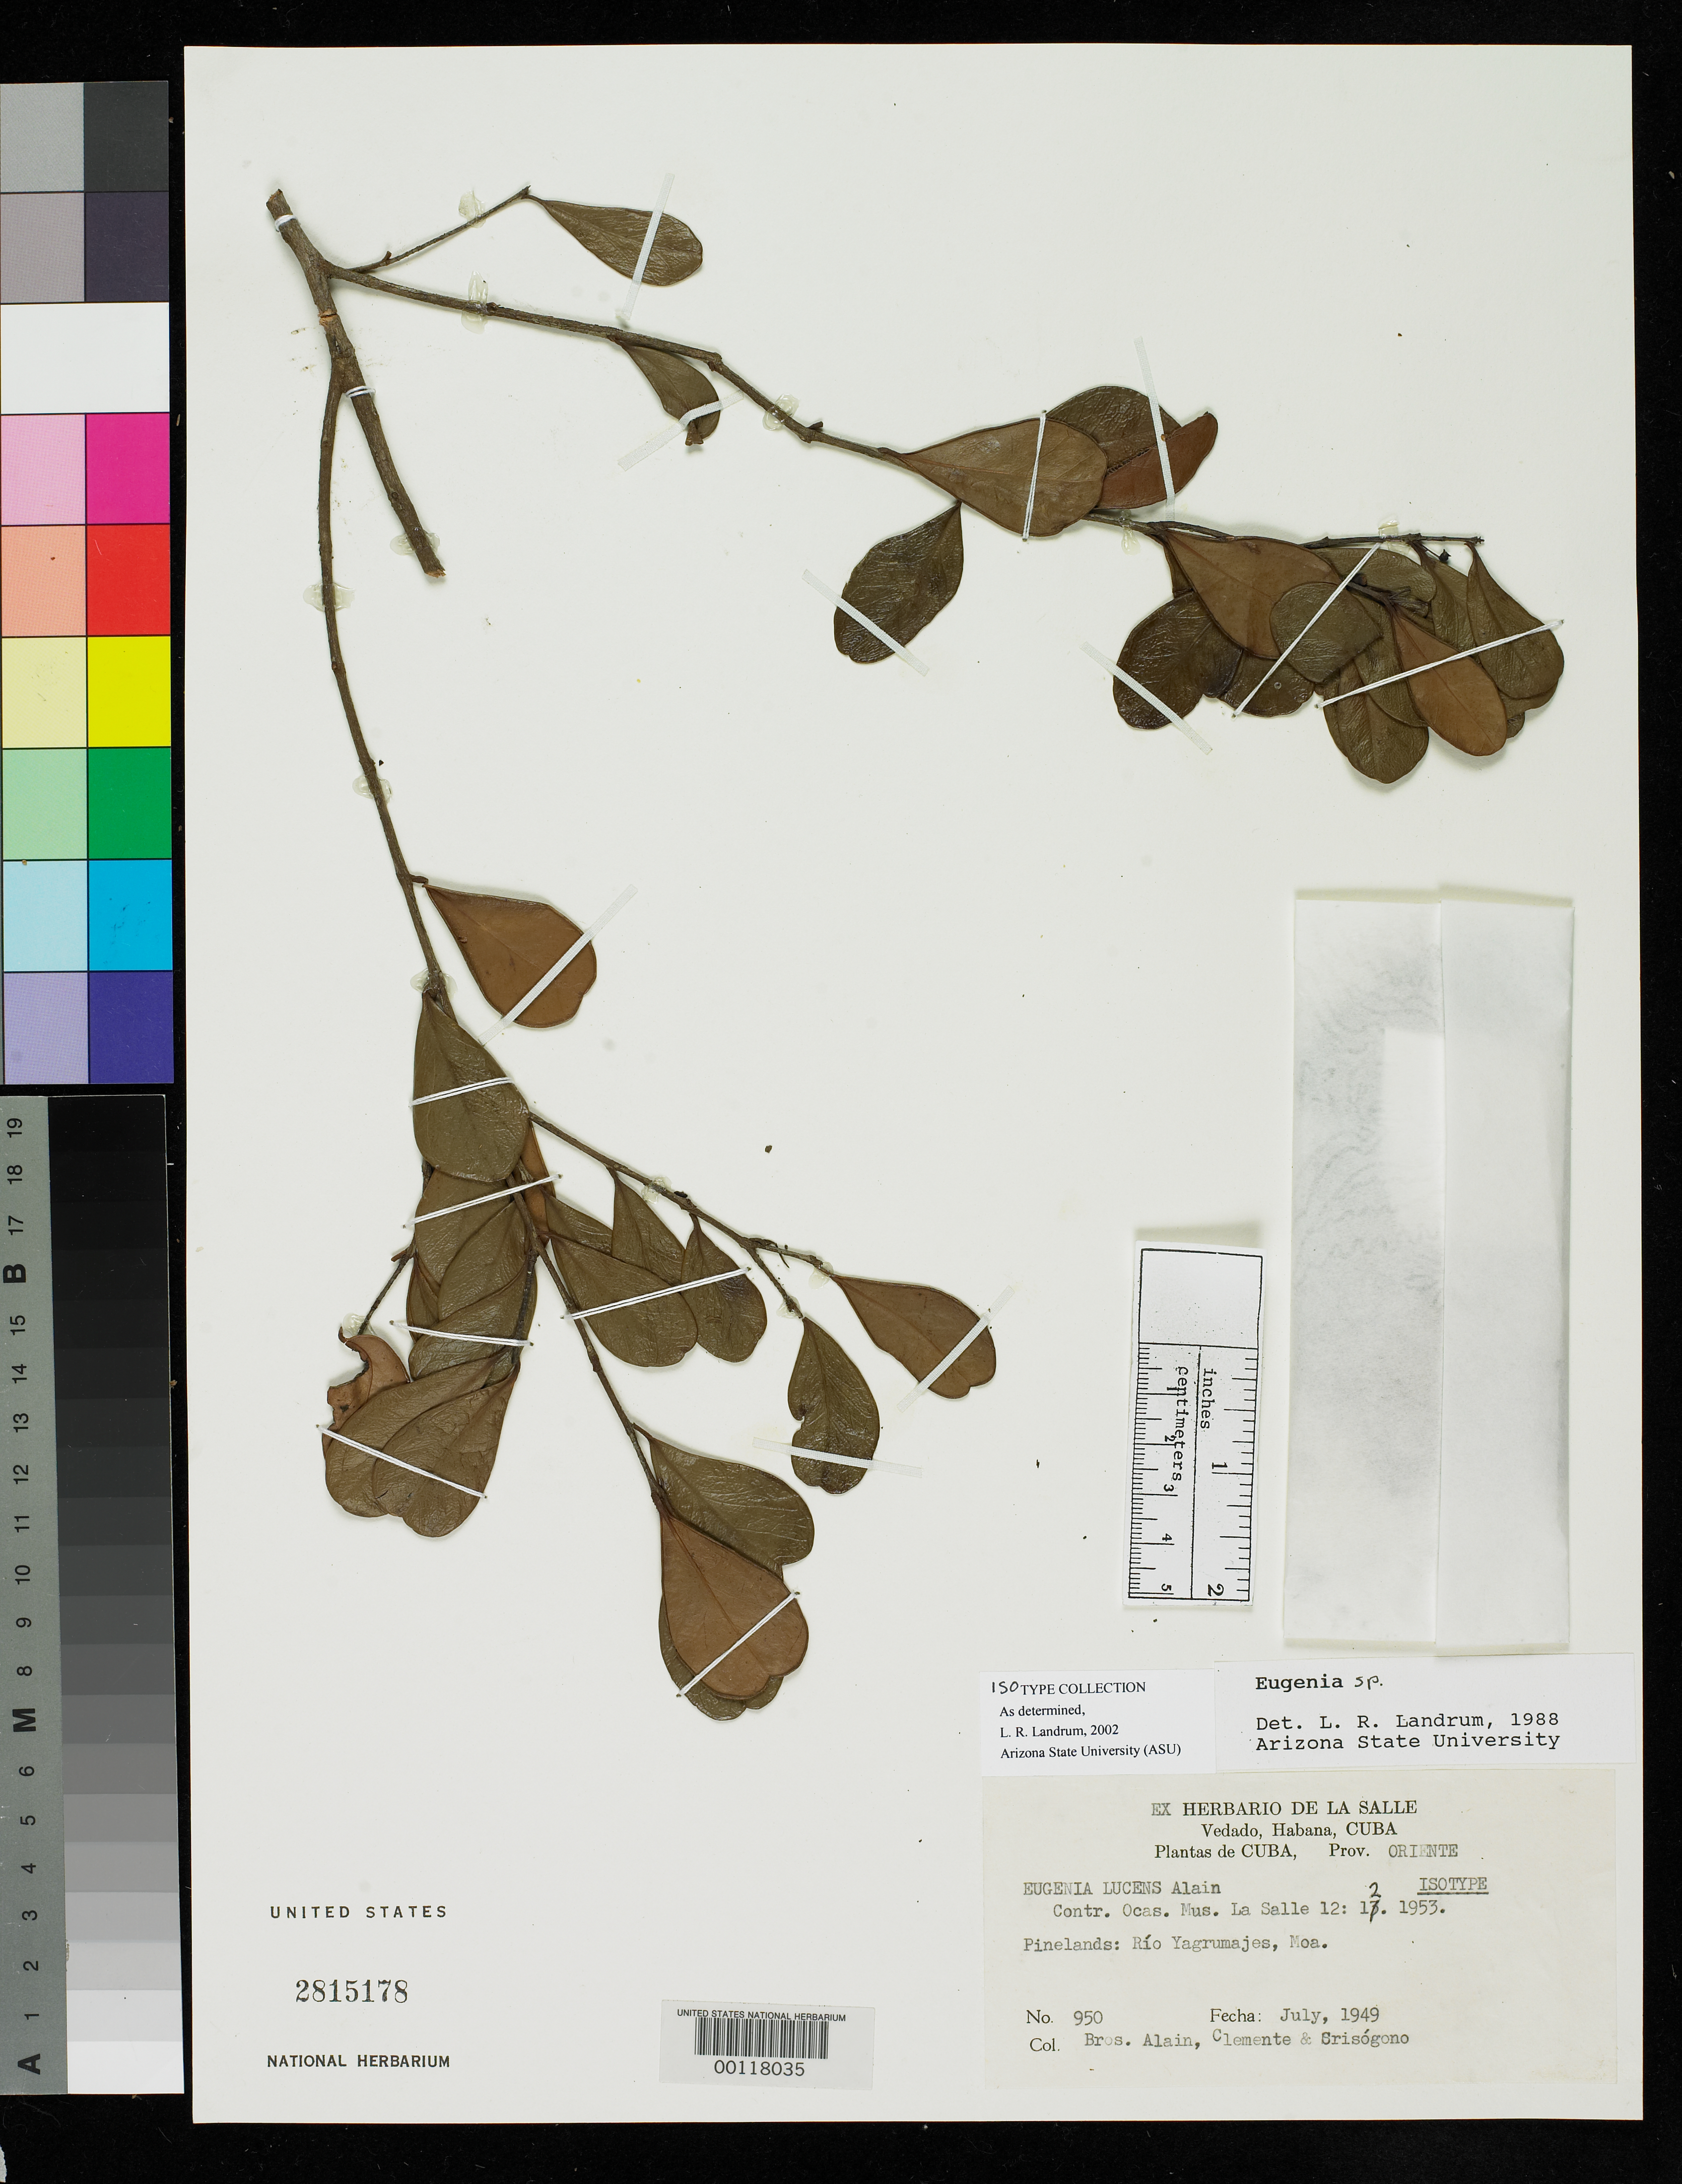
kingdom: Plantae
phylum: Tracheophyta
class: Magnoliopsida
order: Myrtales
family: Myrtaceae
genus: Eugenia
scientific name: Eugenia lucens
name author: Alain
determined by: Landrum, L. R.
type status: Isotype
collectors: A. H. Liogier, Bro. Clemente & Grisógono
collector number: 950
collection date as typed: Jul 1949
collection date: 1949-07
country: Cuba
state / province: Oriente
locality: Pinelands: Río Yagrumajes, Moa.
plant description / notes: =Calycolpus lucens (Alain) Bisse, acc. to Bisse 1983, Revista Jard. Bot. Nac. Univ. Habana 4: 6.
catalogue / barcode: US 2815178